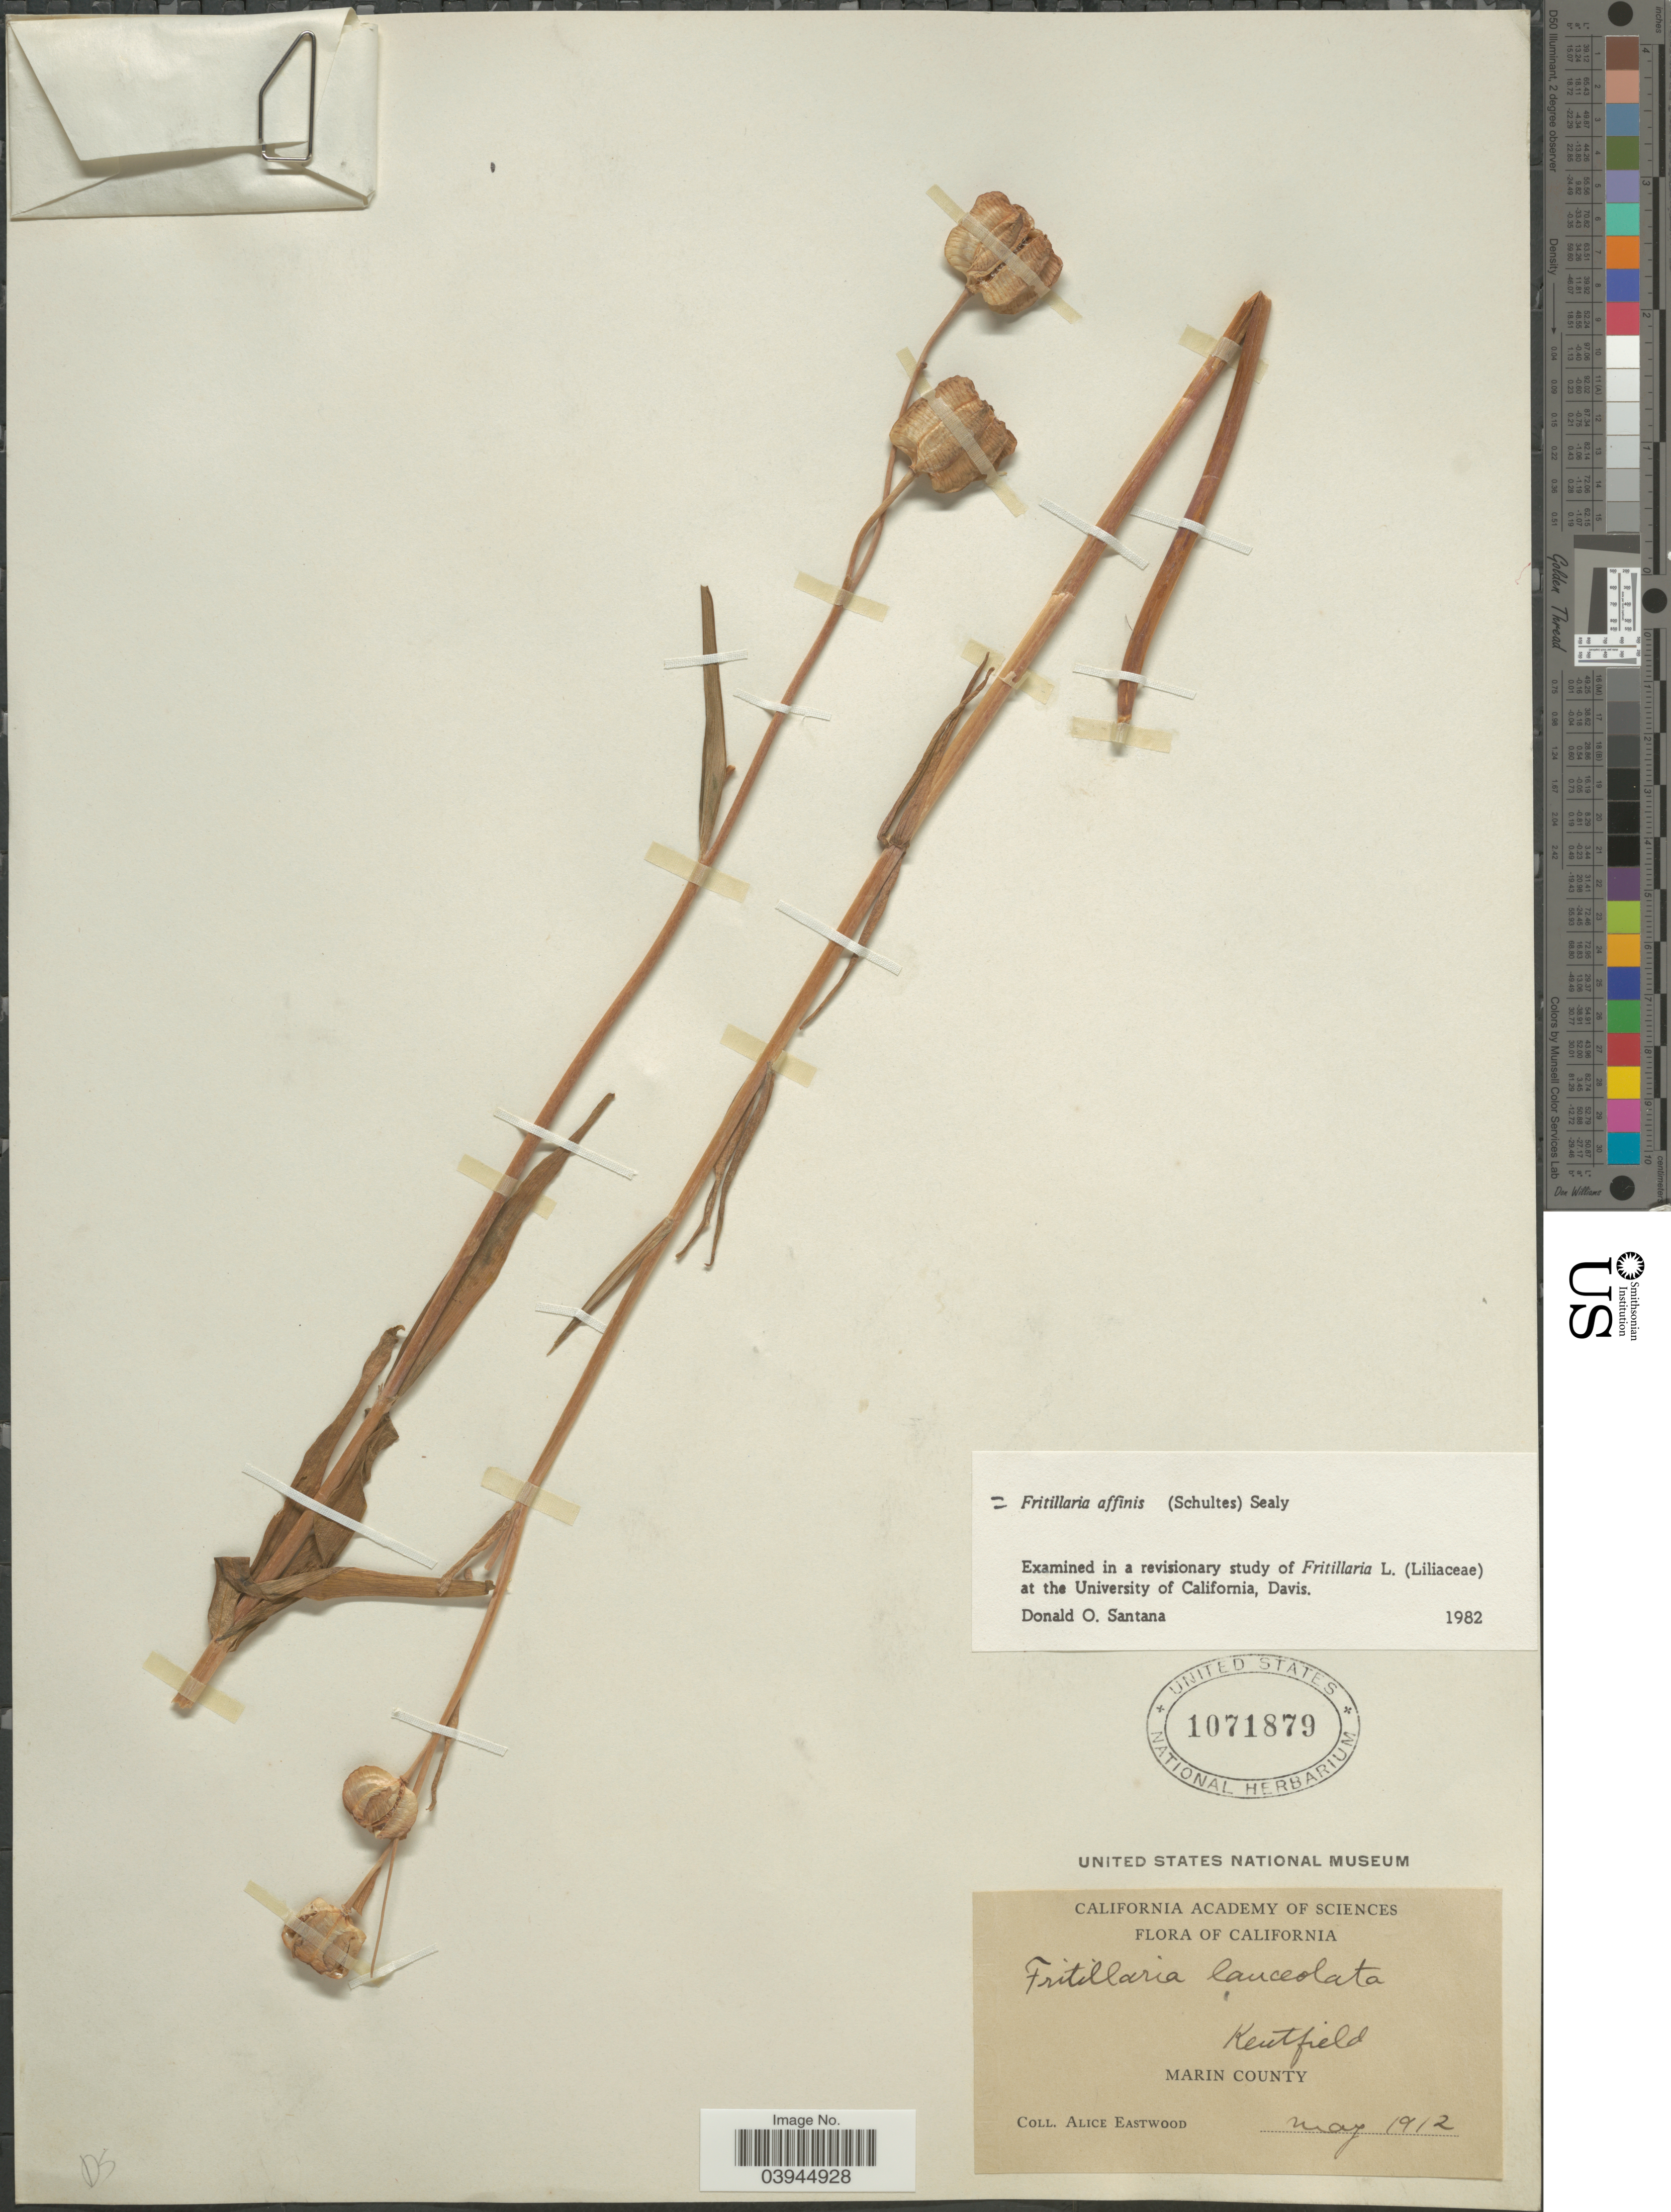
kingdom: Plantae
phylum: Tracheophyta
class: Liliopsida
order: Liliales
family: Liliaceae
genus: Fritillaria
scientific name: Fritillaria affinis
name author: (Schult. & Schult. f.) Sealy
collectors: A. Eastwood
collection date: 1912-05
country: United States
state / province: California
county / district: Marin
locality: Kentfield. Marin County.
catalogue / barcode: US 1071879